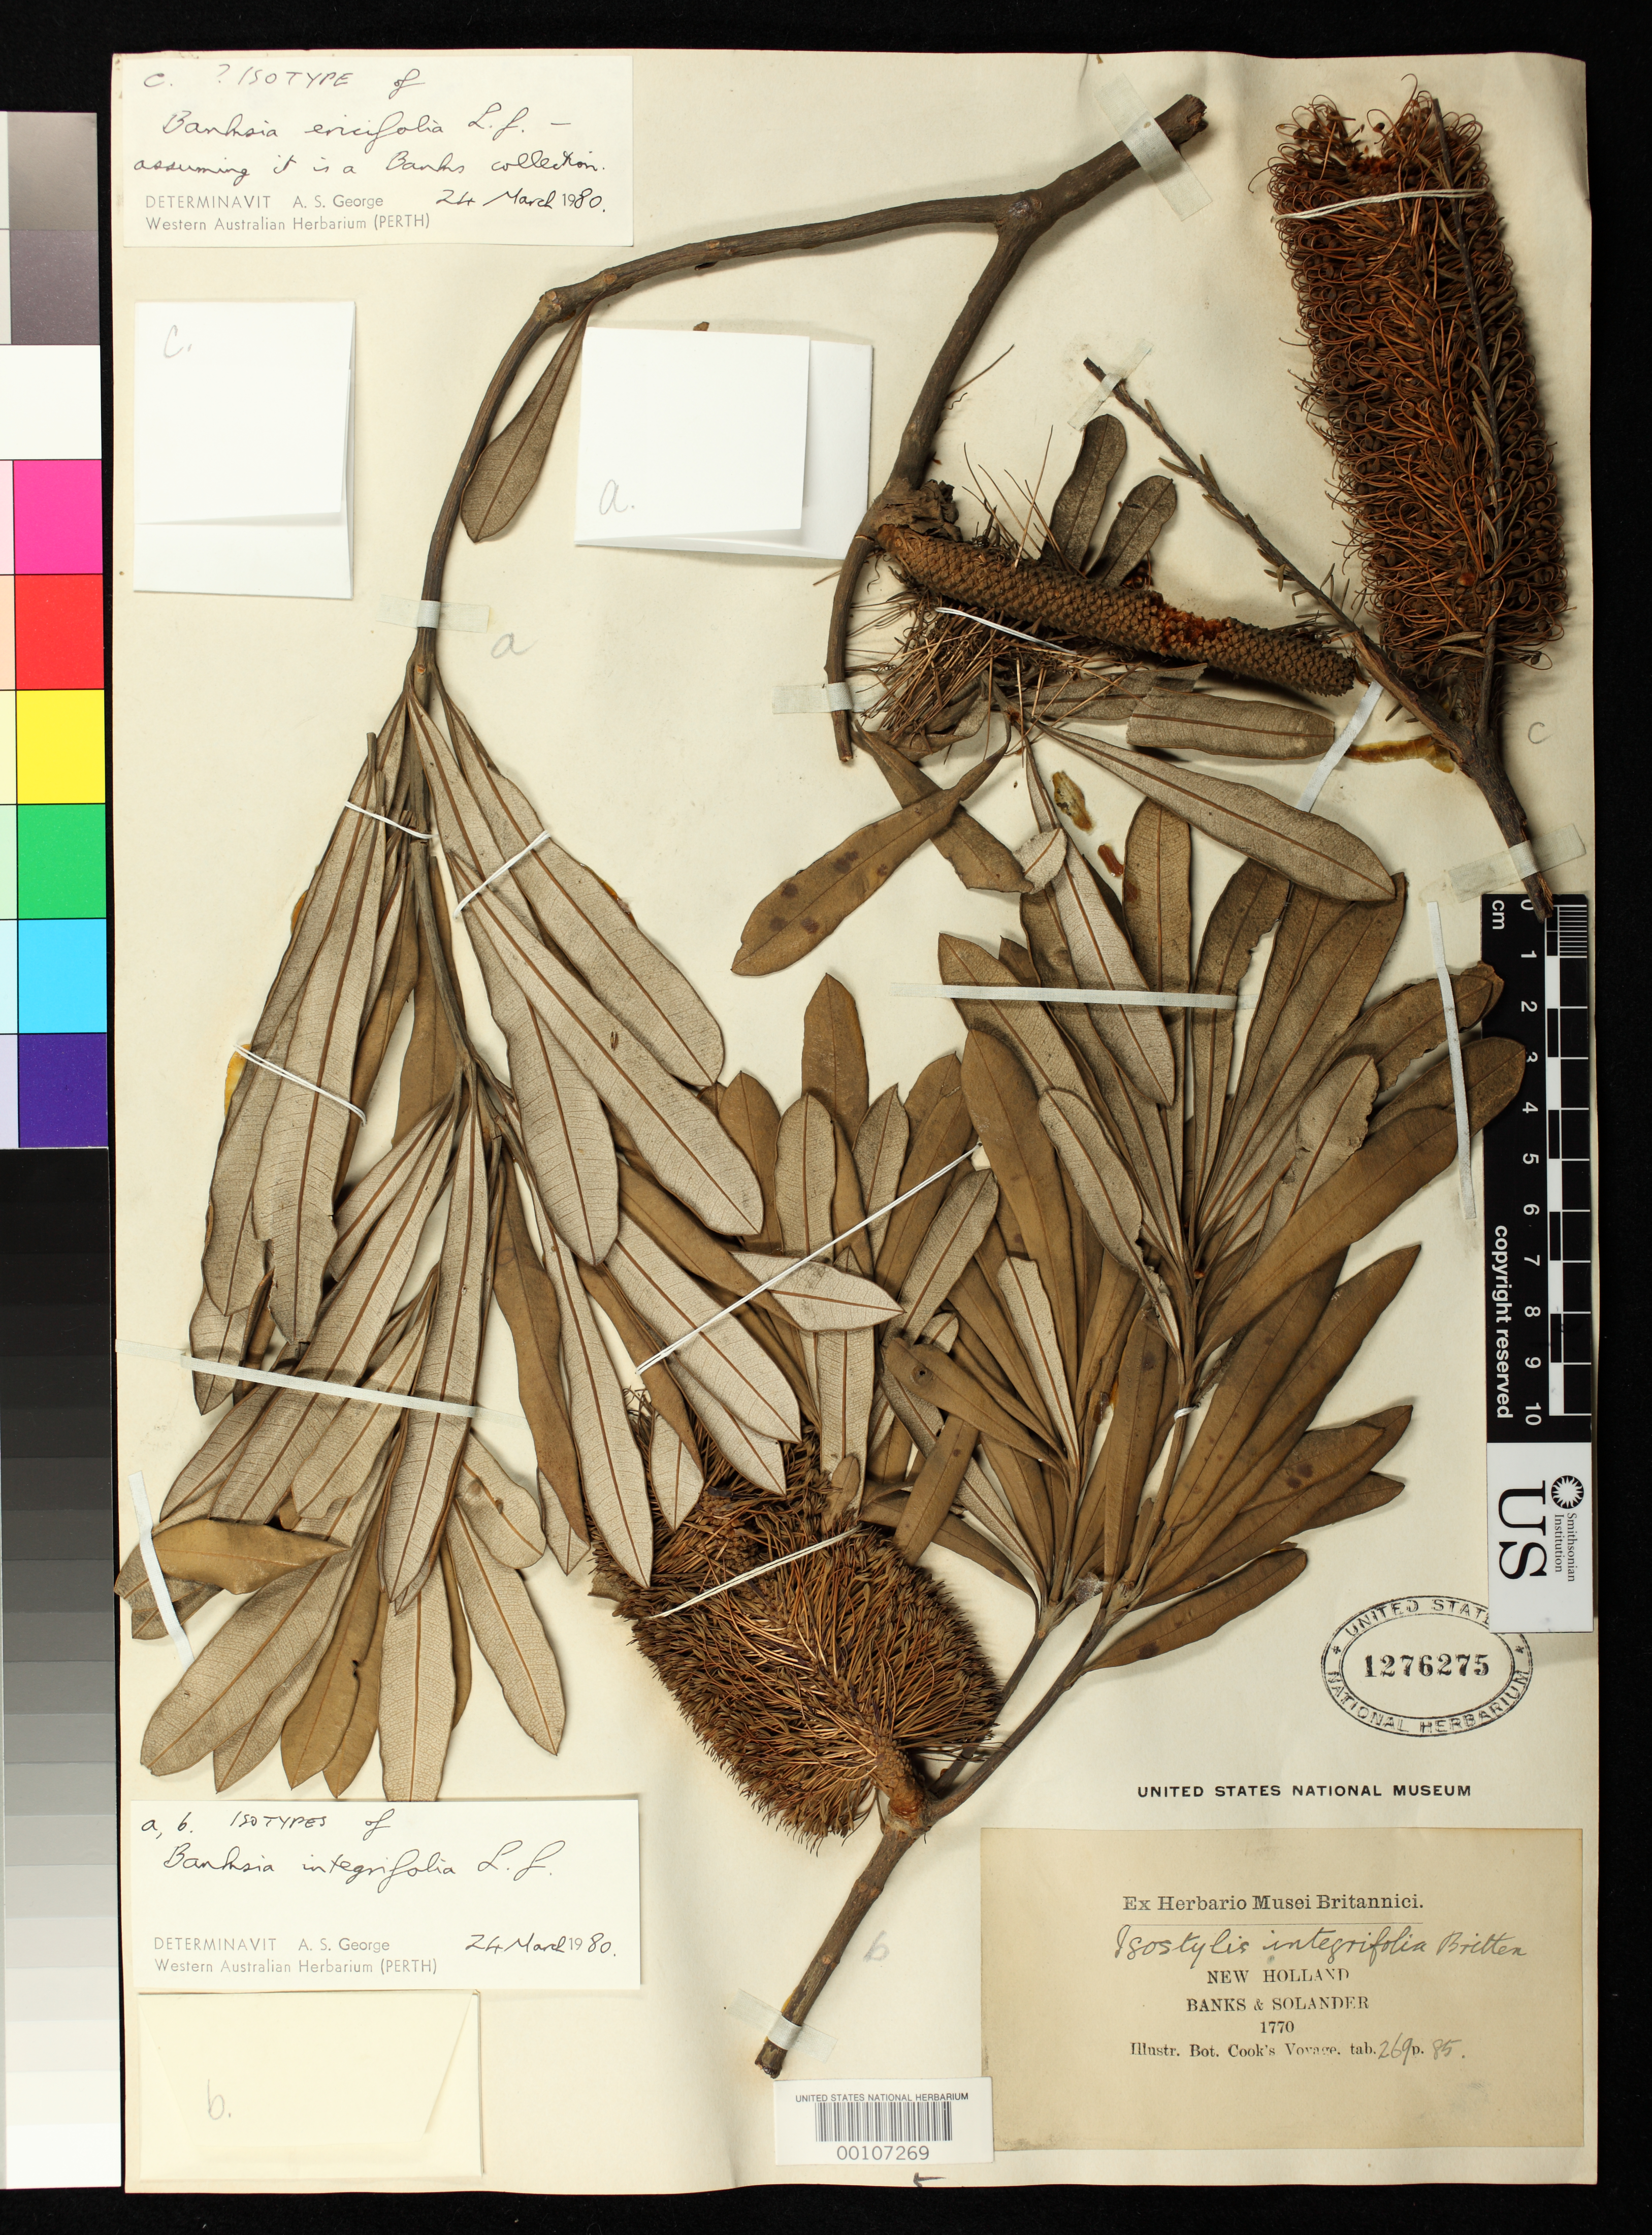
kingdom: Plantae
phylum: Tracheophyta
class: Magnoliopsida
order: Proteales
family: Proteaceae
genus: Banksia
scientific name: Banksia integrifolia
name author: L. f.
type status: Isotype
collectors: J. Banks & D. C. Solander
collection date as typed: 1770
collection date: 1770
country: Australia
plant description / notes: Sheet is mounted with 3 elements. Elements "a" & "b" isotypes of Banksia integrifolia L.f.; element "c" is an isotype of Banksia ericifolia L.f.; Fileds in USNH Type Herbarium under Banksia integrifolia L.f.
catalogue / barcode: US 1276275